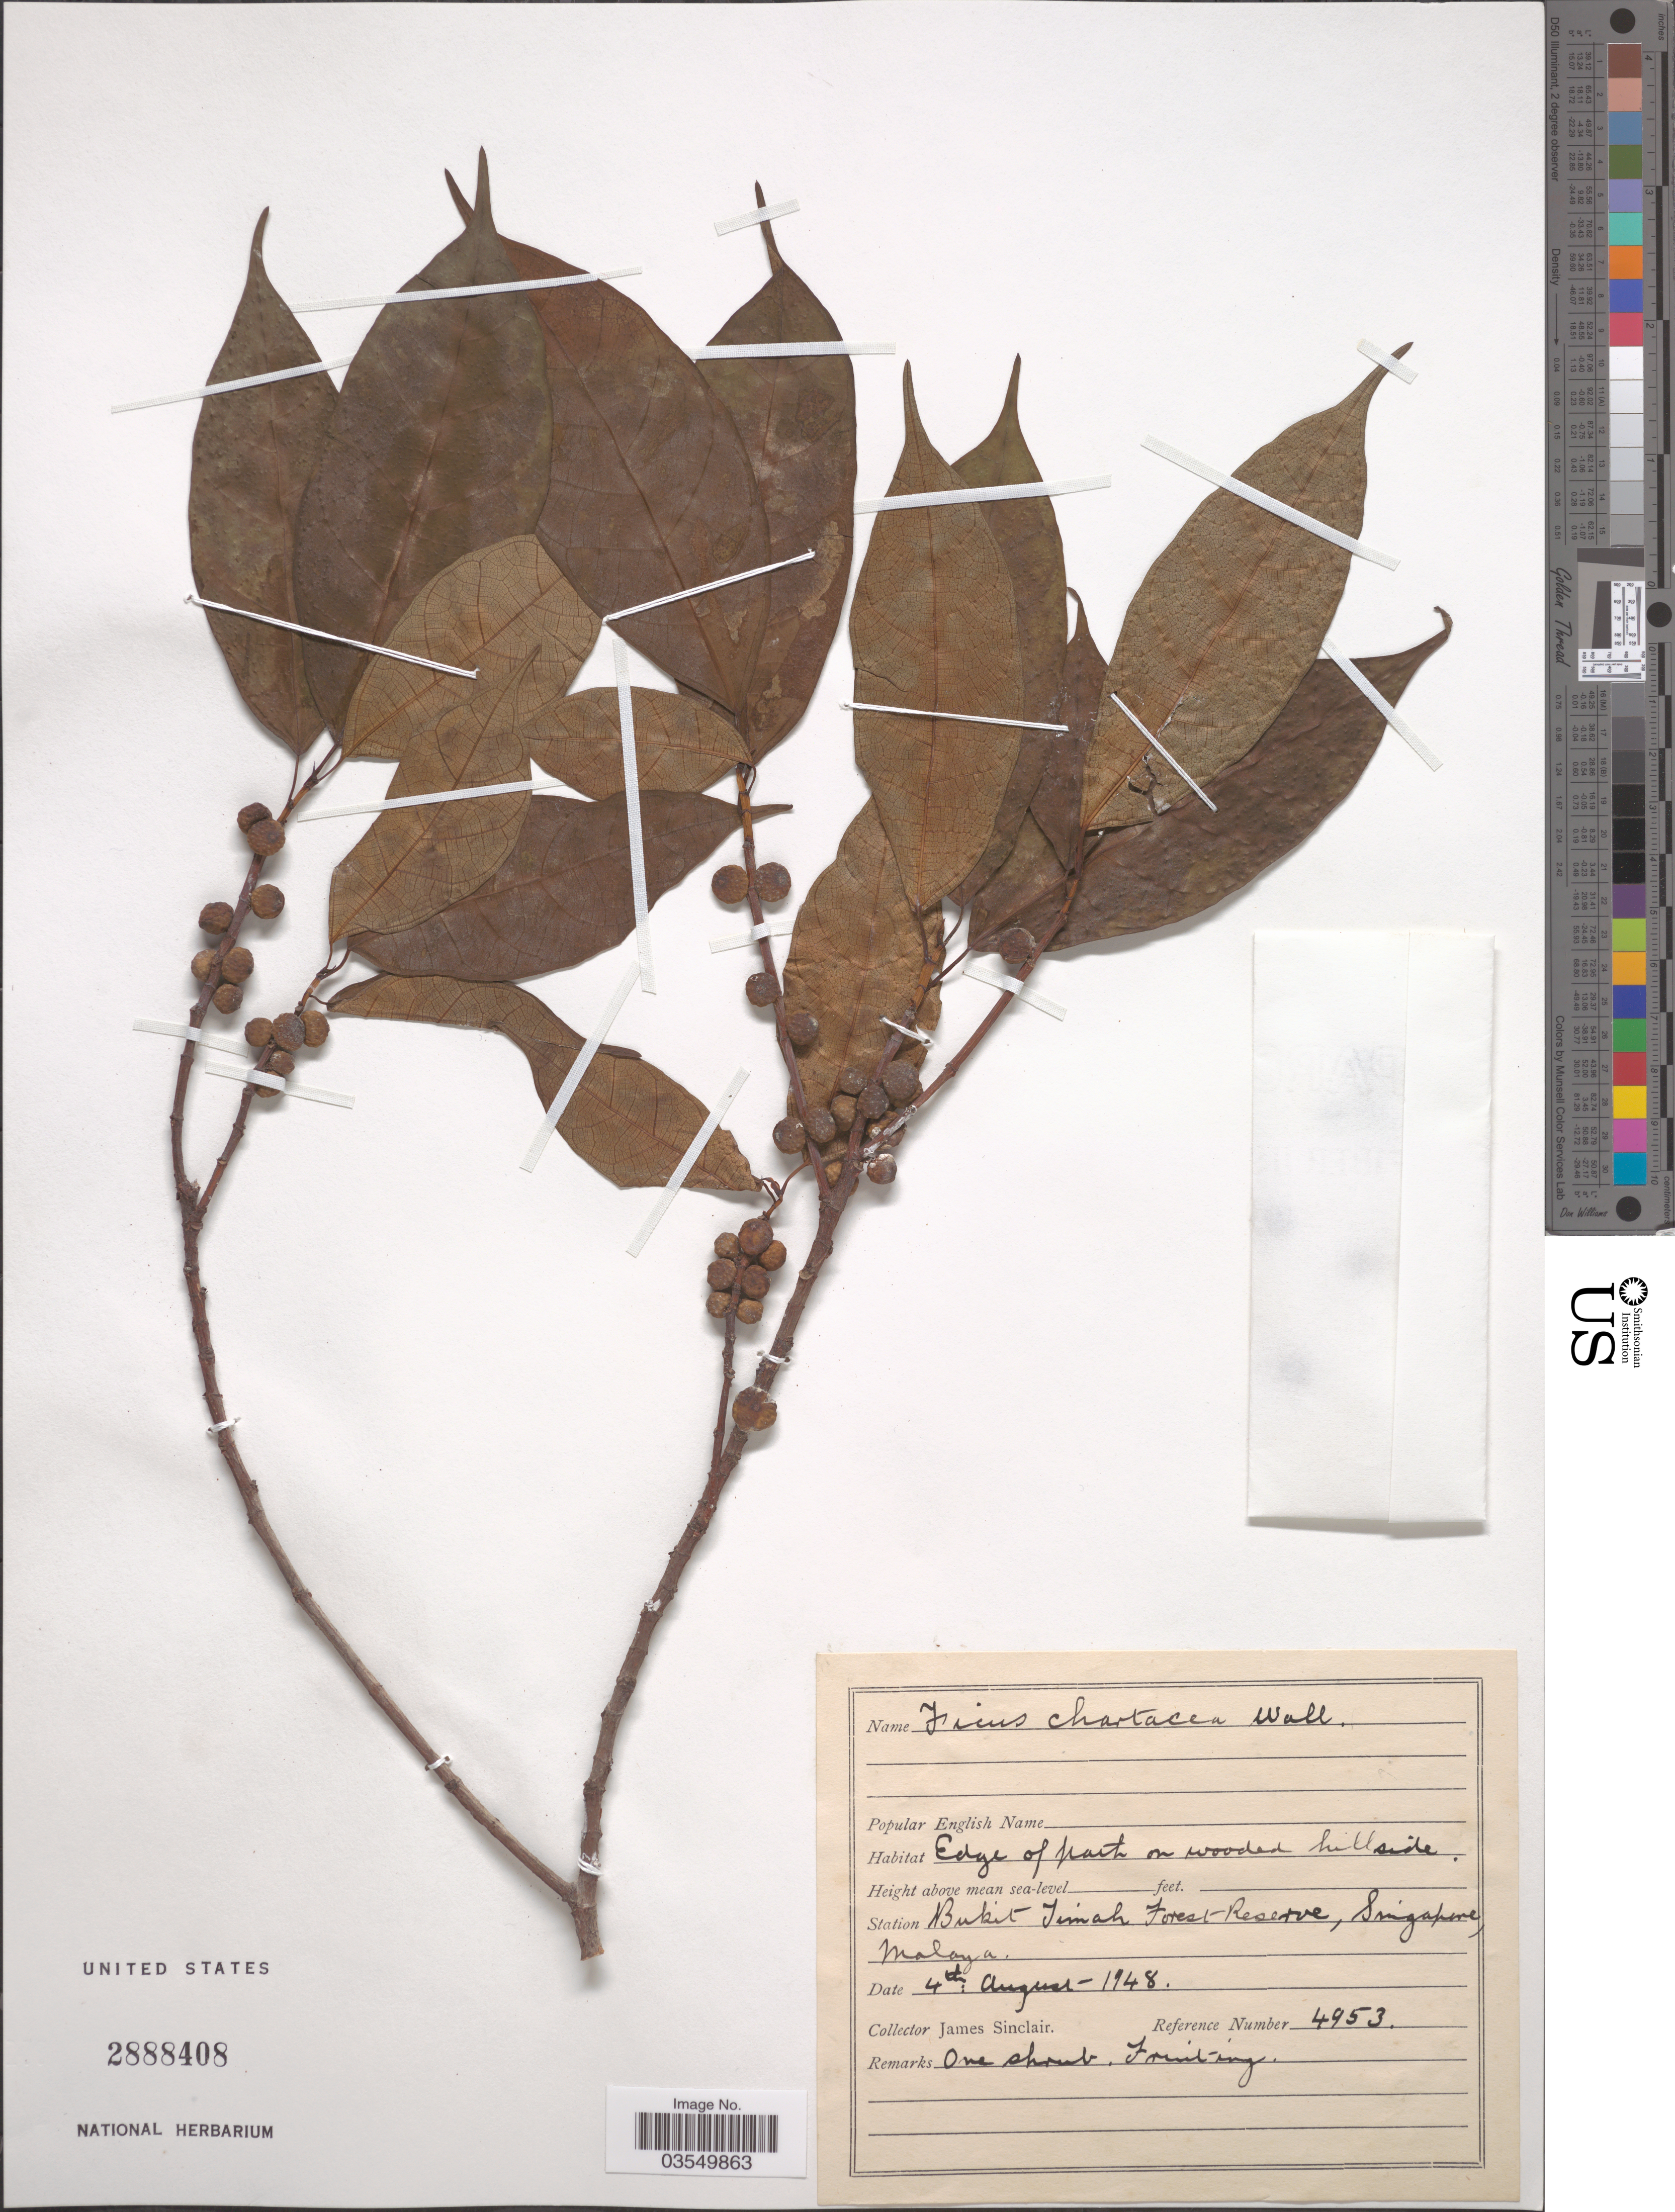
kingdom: Plantae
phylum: Tracheophyta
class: Magnoliopsida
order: Rosales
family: Moraceae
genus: Ficus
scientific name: Ficus chartacea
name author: Wall. ex King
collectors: J. Sinclair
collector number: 4953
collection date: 1948-08-04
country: Singapore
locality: Station Bukit Timah Forest Reserve, Malaya.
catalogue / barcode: US 2888408